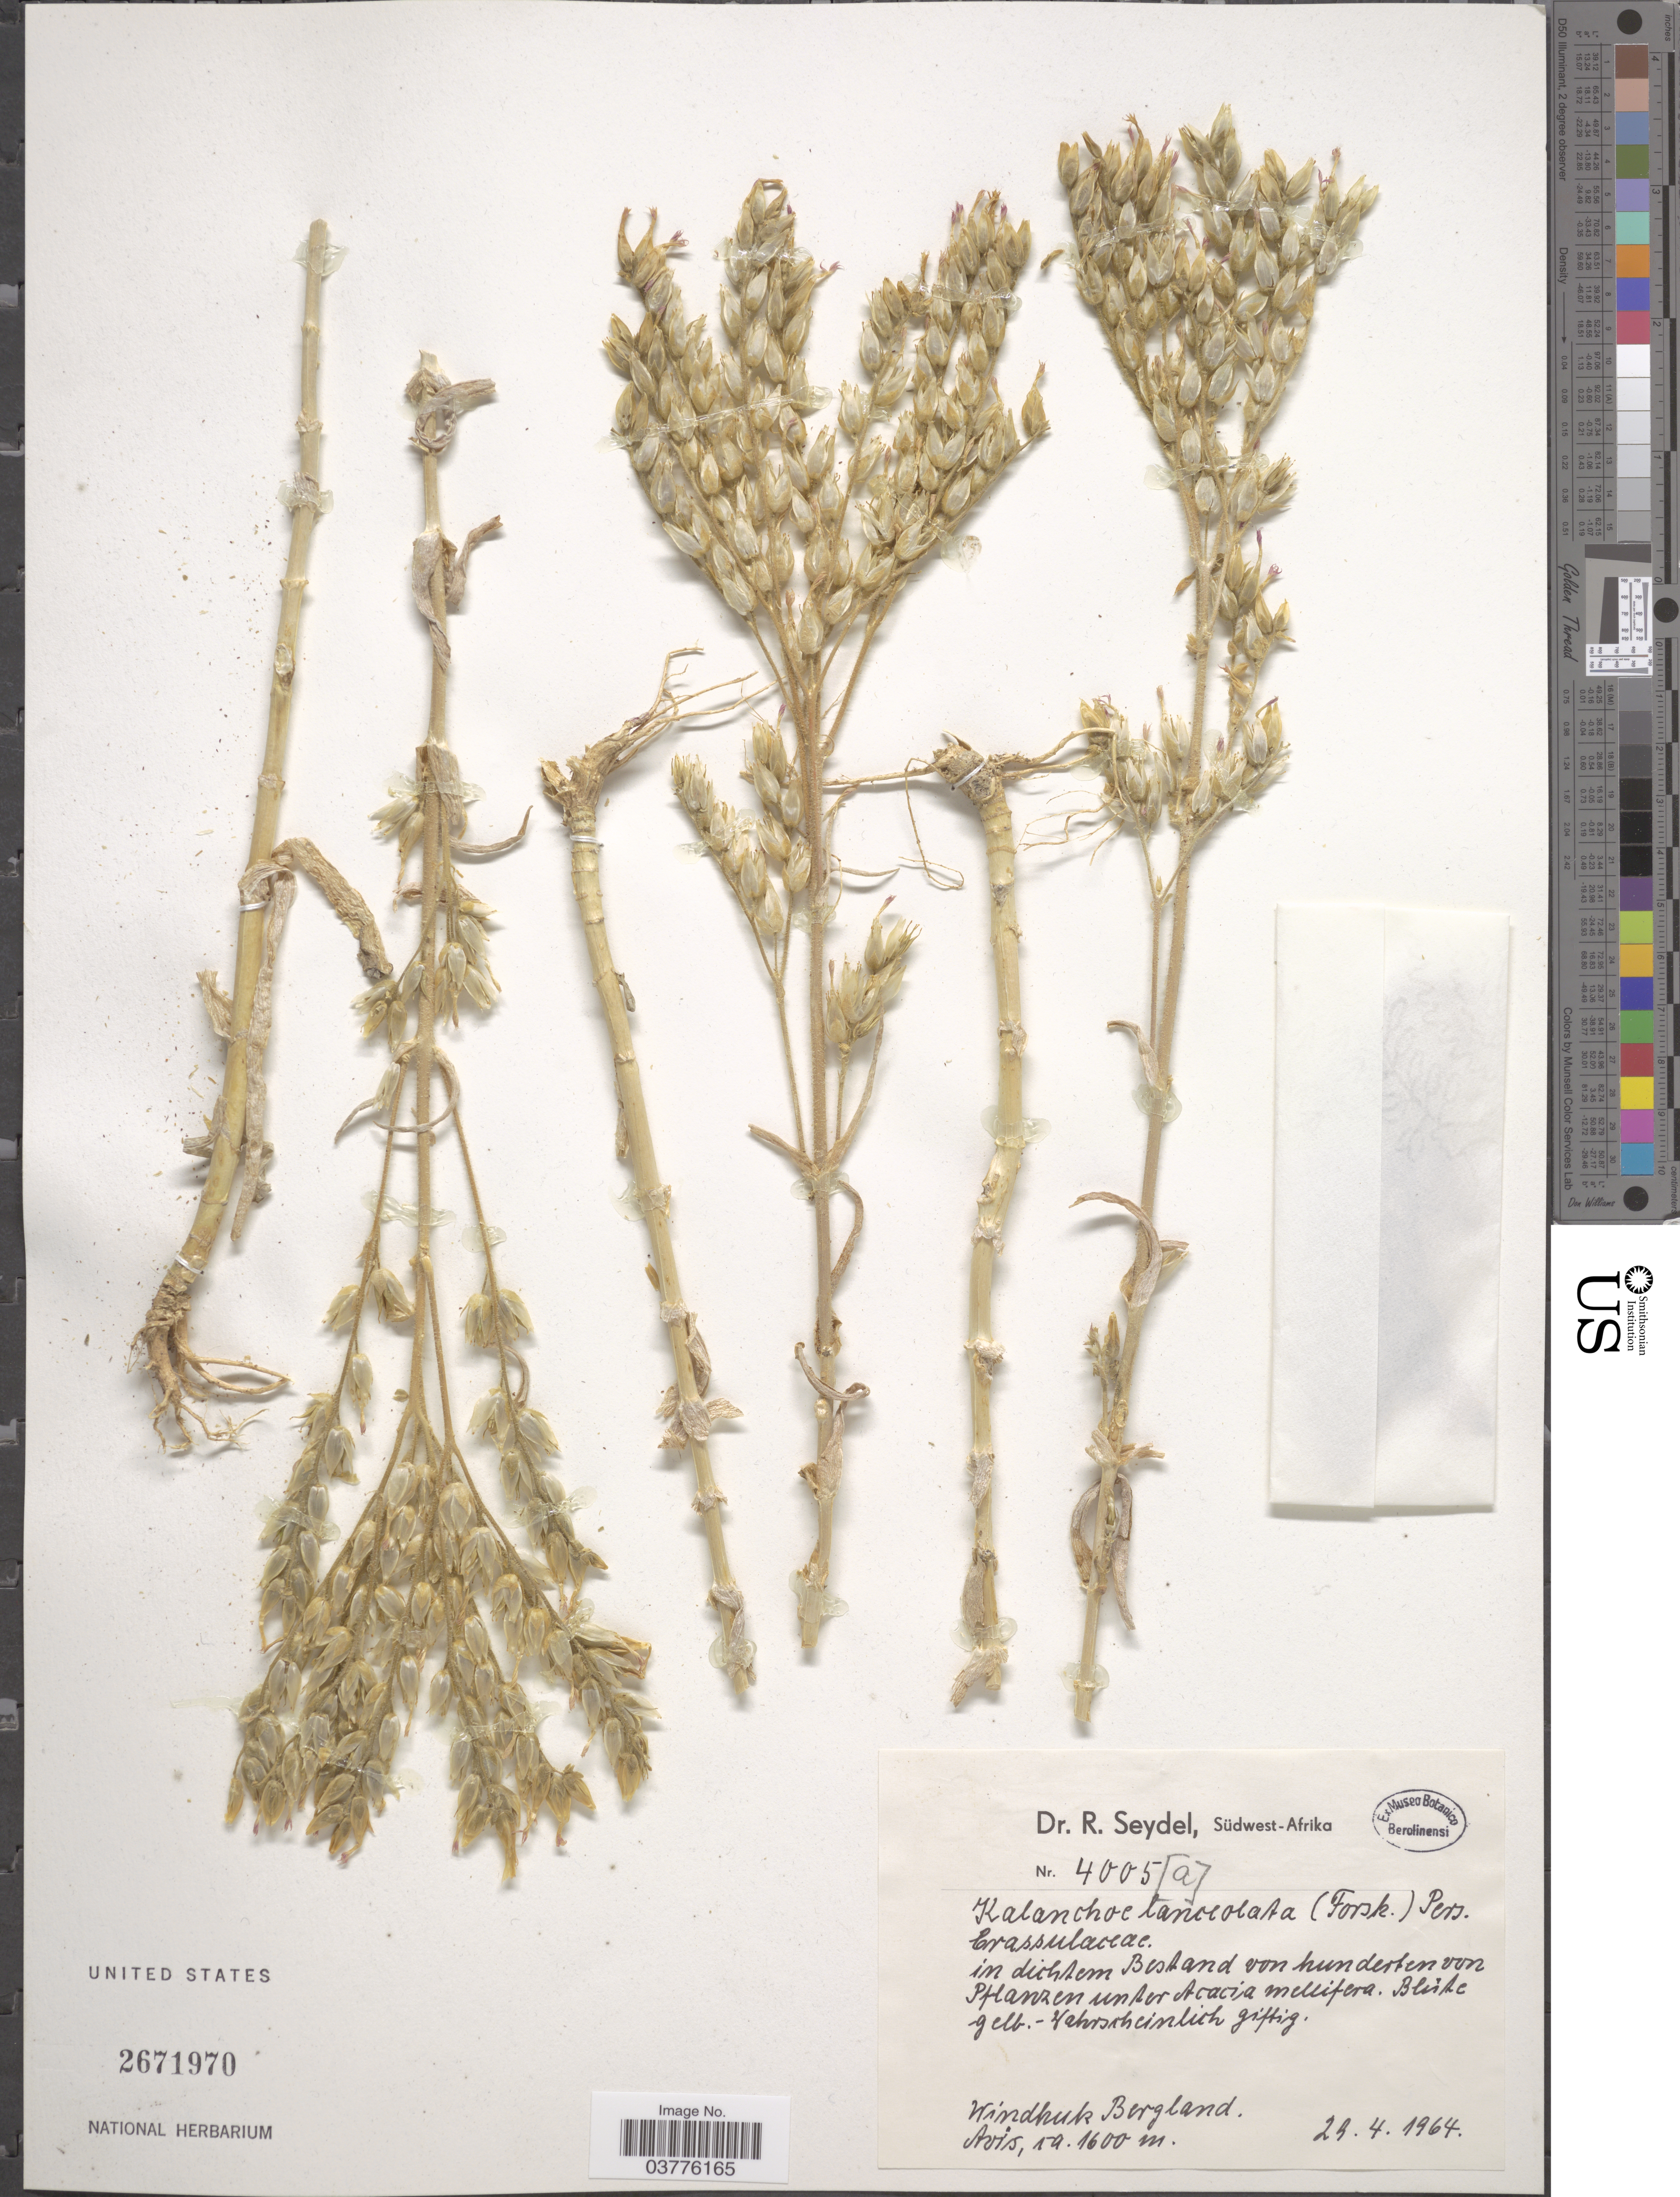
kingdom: Plantae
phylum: Tracheophyta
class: Magnoliopsida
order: Saxifragales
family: Crassulaceae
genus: Kalanchoe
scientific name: Kalanchoe lanceolata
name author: (Forssk.) Pers.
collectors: R. Seydel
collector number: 4005[a]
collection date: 1964-04-29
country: Namibia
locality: Südwest-Afrika. Windhuk Bergland, Avis.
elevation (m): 1600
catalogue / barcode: US 2671970